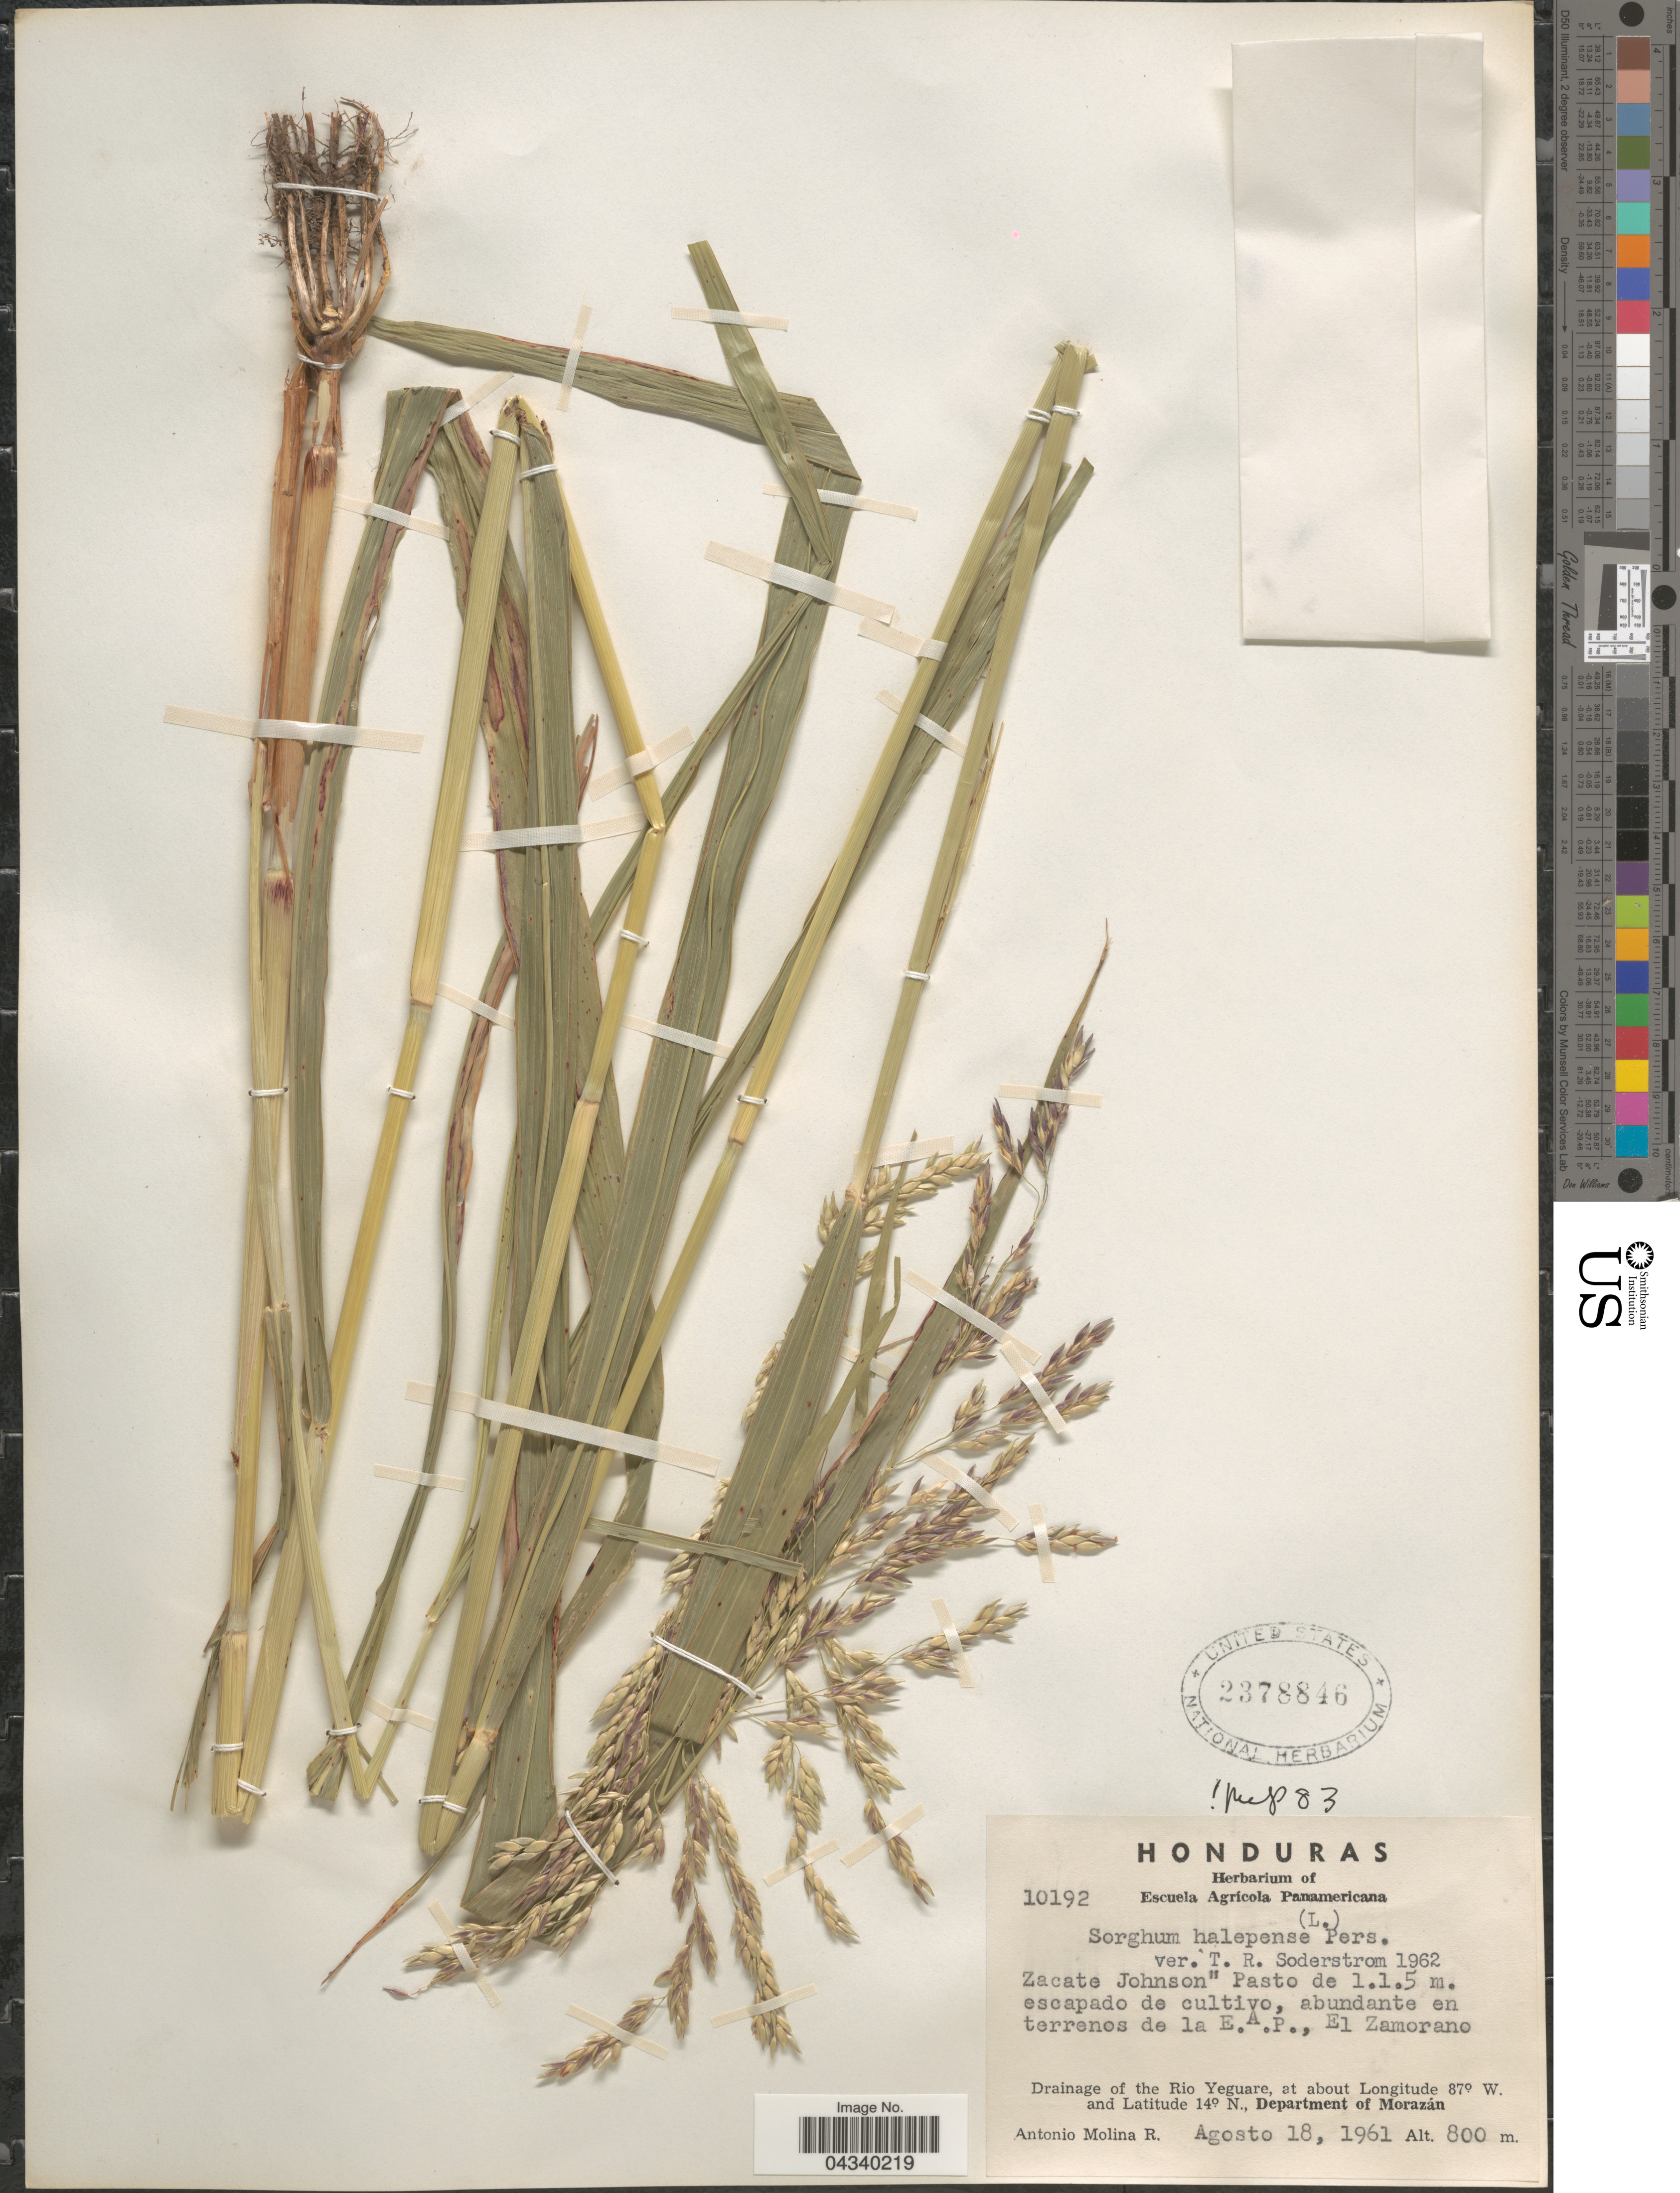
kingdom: Plantae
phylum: Tracheophyta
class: Liliopsida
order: Poales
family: Poaceae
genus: Sorghum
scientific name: Sorghum halepense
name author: (L.) Pers.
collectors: A. Molina R.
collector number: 10192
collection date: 1961-08-18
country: Honduras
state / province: Fco. Morazán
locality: Zacate Johnson escapado de cultivo, abundante en terrenos de la E. A. P., El Zamorano. Drainage of the Rio Yeguare, Department of Morazán.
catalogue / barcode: US 2378846